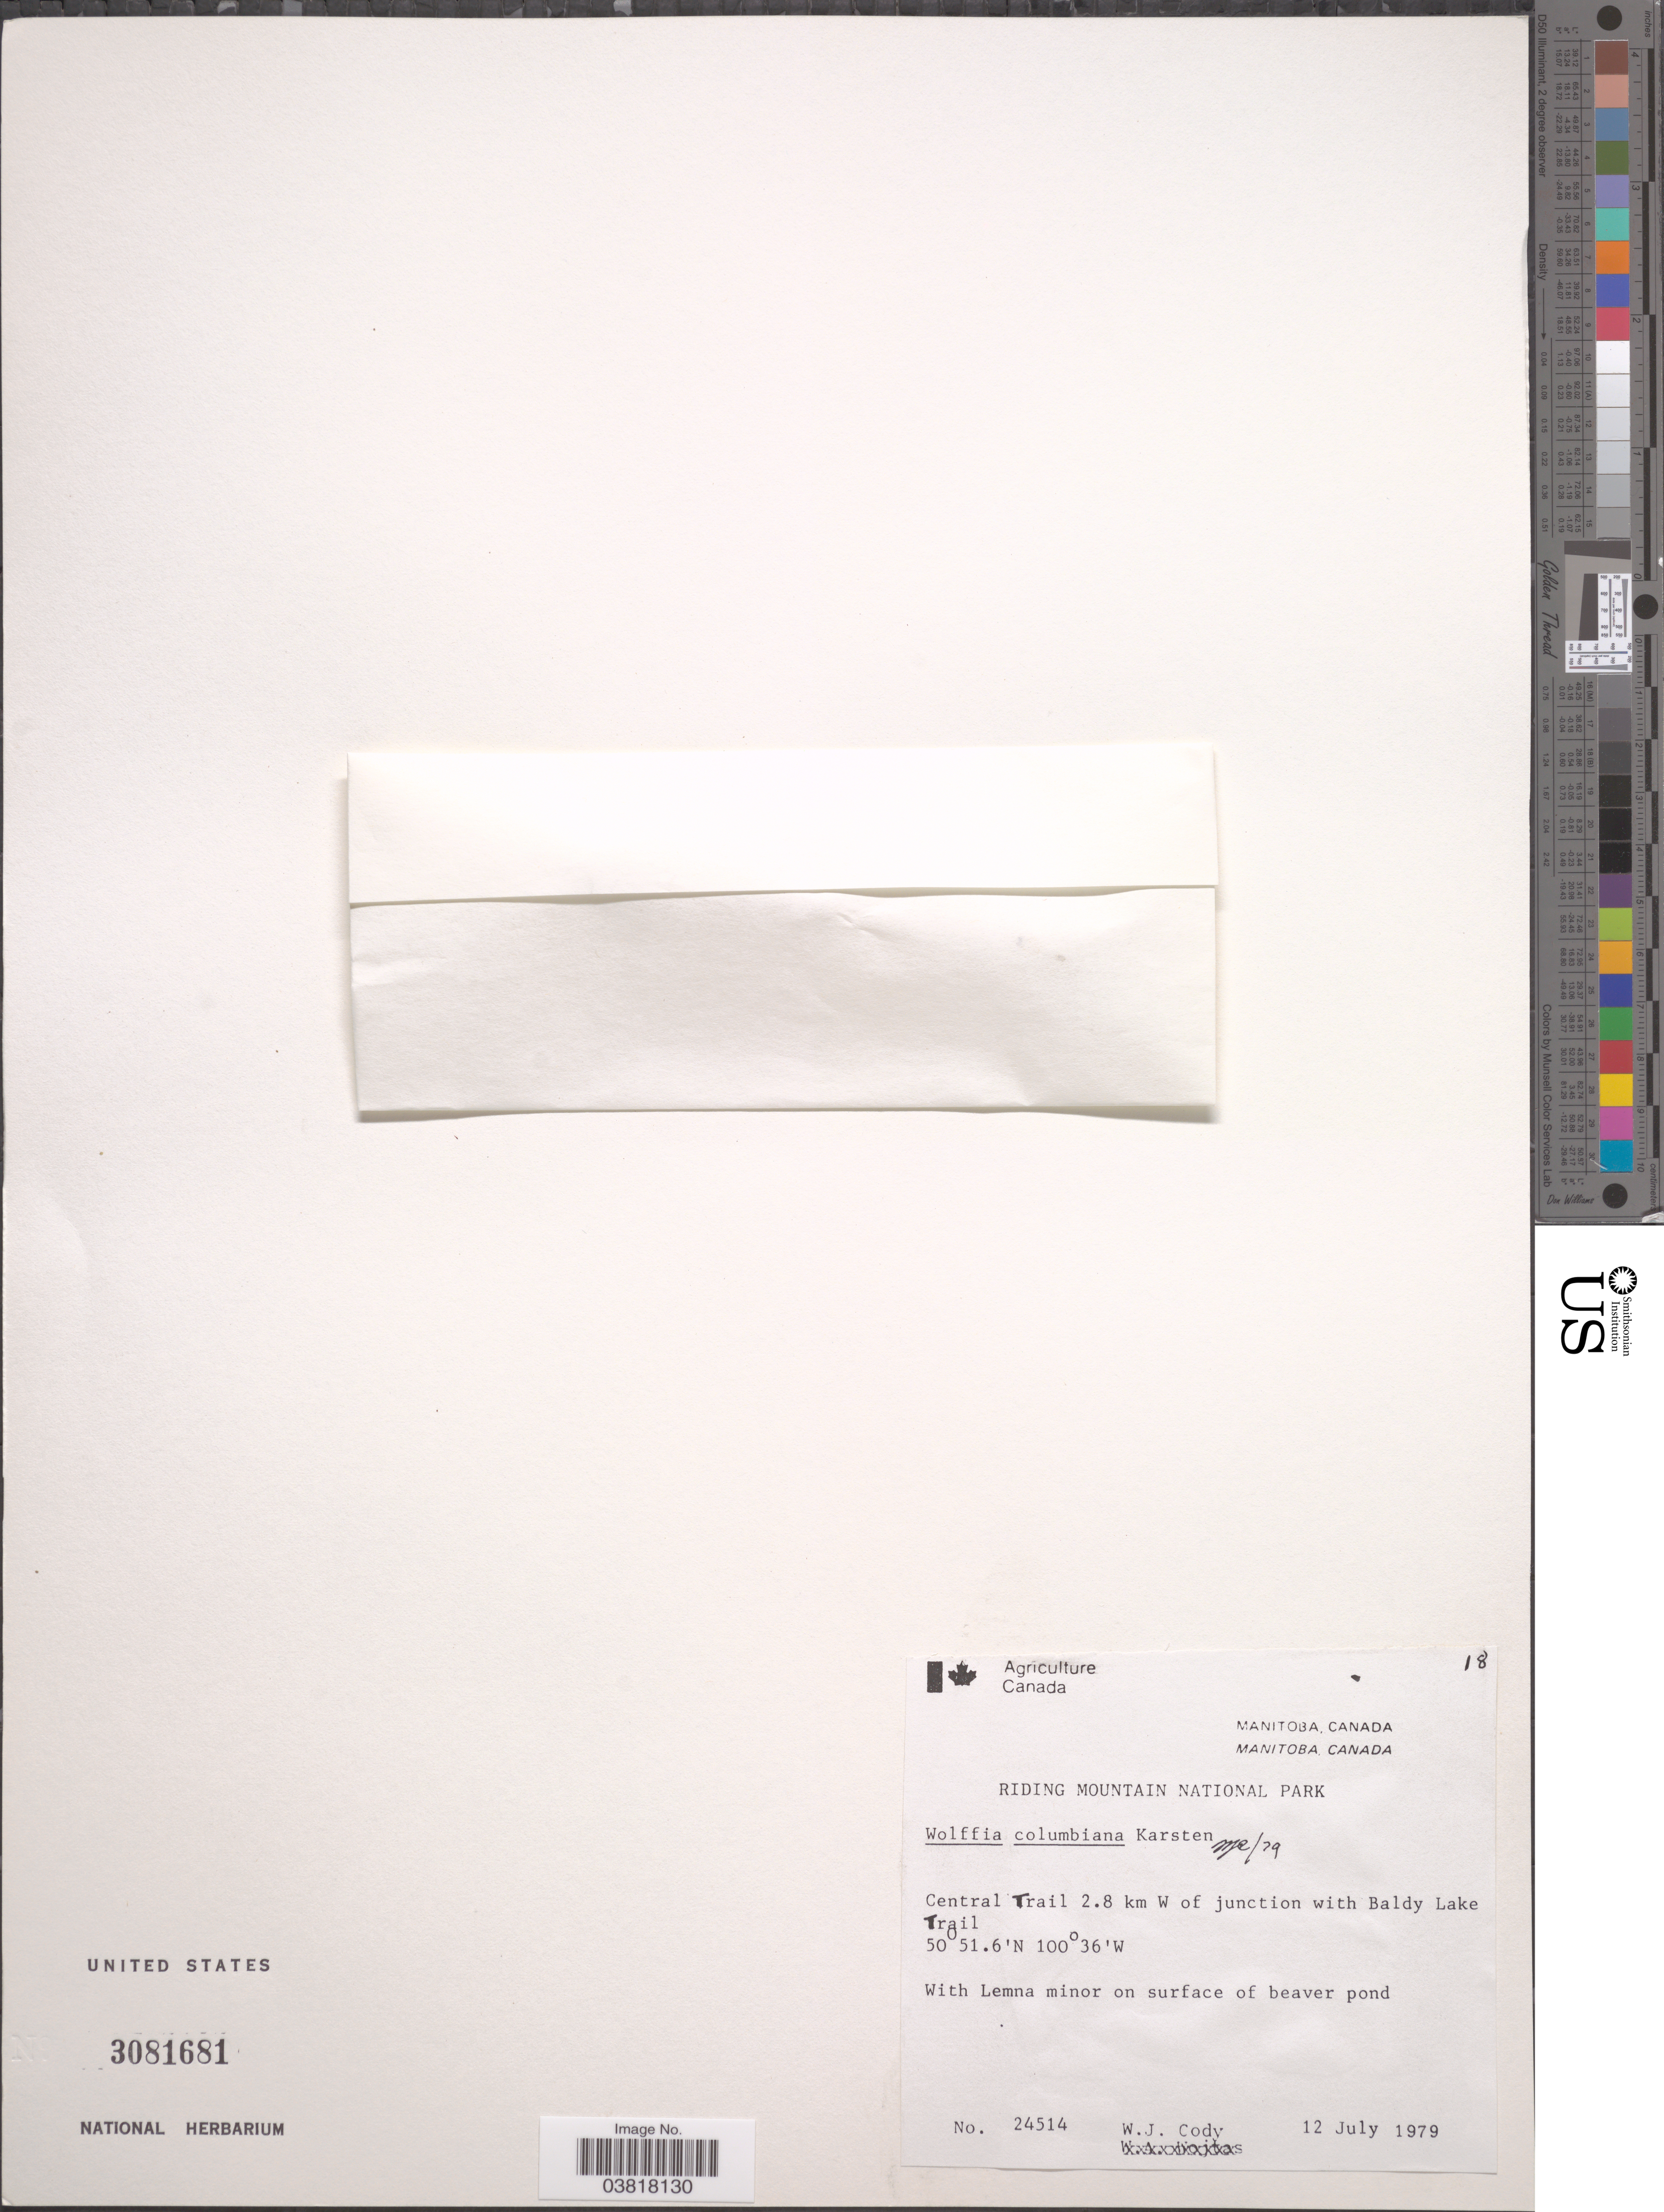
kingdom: Plantae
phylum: Tracheophyta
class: Liliopsida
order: Alismatales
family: Araceae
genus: Wolffia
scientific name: Wolffia columbiana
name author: H. Karst.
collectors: W. Cody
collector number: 24514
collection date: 1979-07-12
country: Canada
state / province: Manitoba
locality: Riding Mountain National Park. Central Trail 2.8 km W of junction with Baldy Lake Trail.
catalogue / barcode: US 3081681